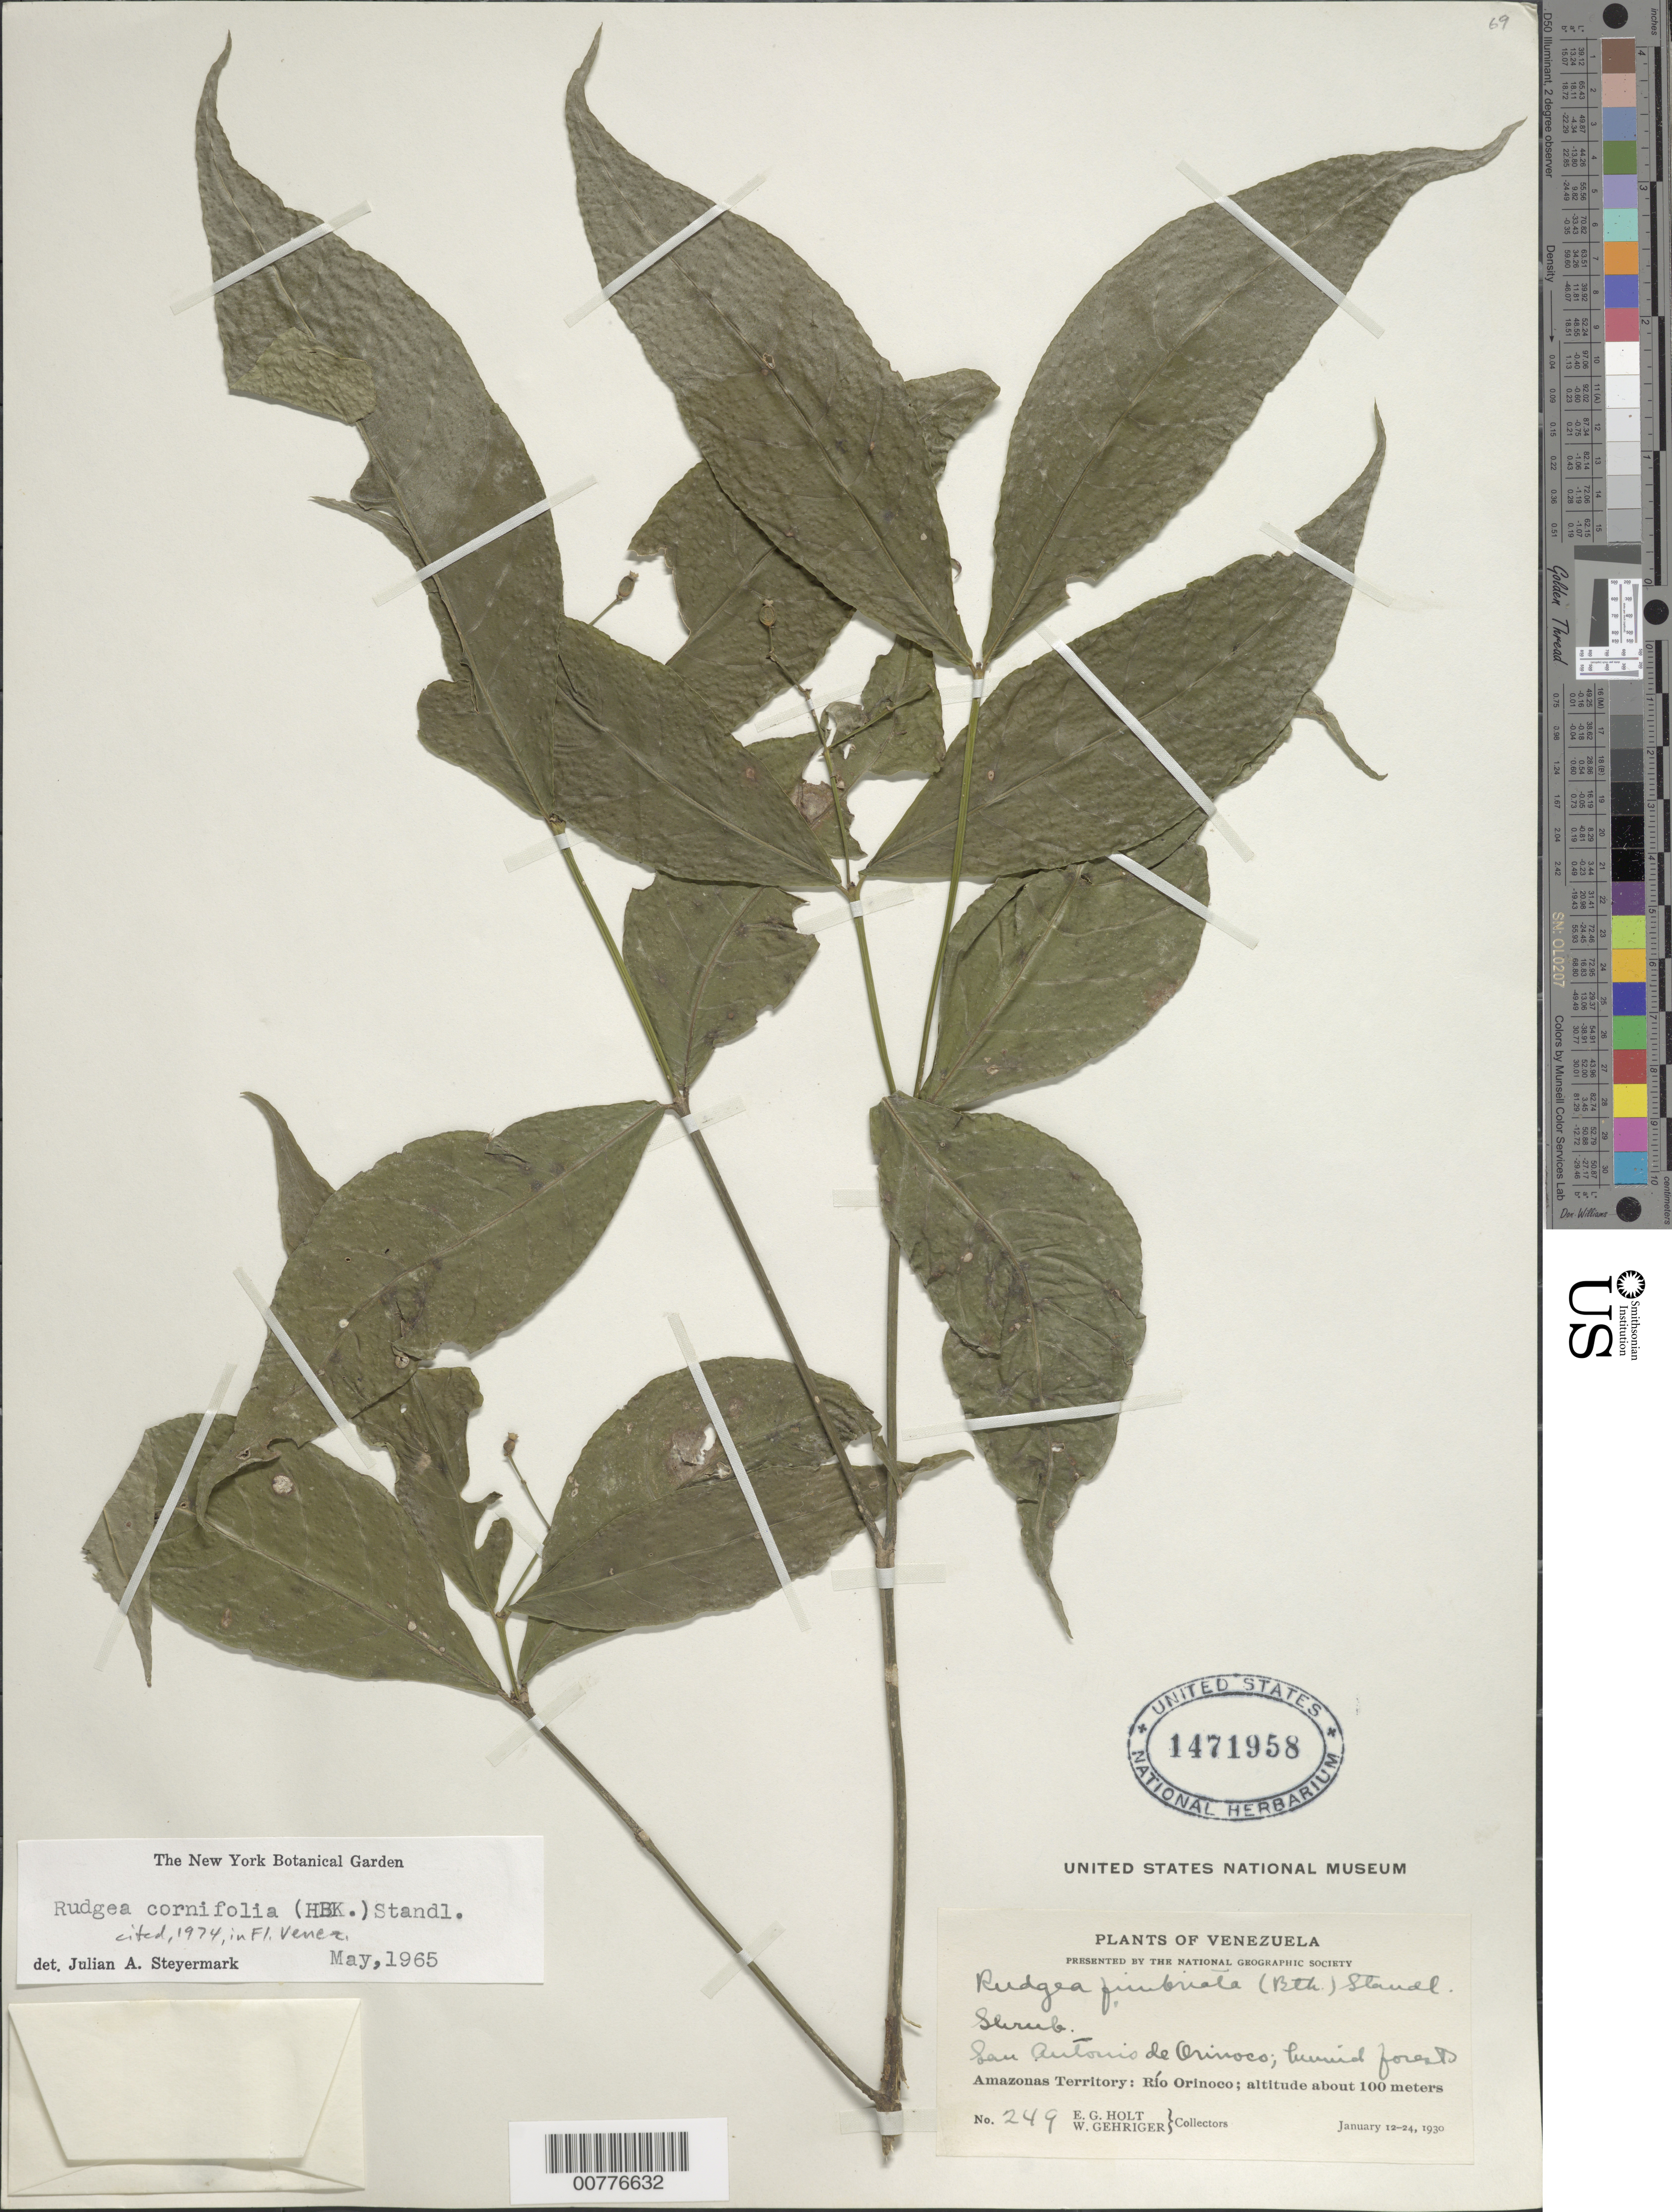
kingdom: Plantae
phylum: Tracheophyta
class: Magnoliopsida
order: Gentianales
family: Rubiaceae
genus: Rudgea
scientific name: Rudgea cornifolia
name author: (Kunth) Standl.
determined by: Steyermark, Julian A., (VEN)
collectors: E. Holt & W. Gehriger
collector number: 249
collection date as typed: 12-Jan-30 to 24-Jan-30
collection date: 1930-01-12/1930-01-24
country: Venezuela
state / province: Amazonas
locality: San Antonio de Orinoco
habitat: Humid forest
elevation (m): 100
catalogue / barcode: US 1471958